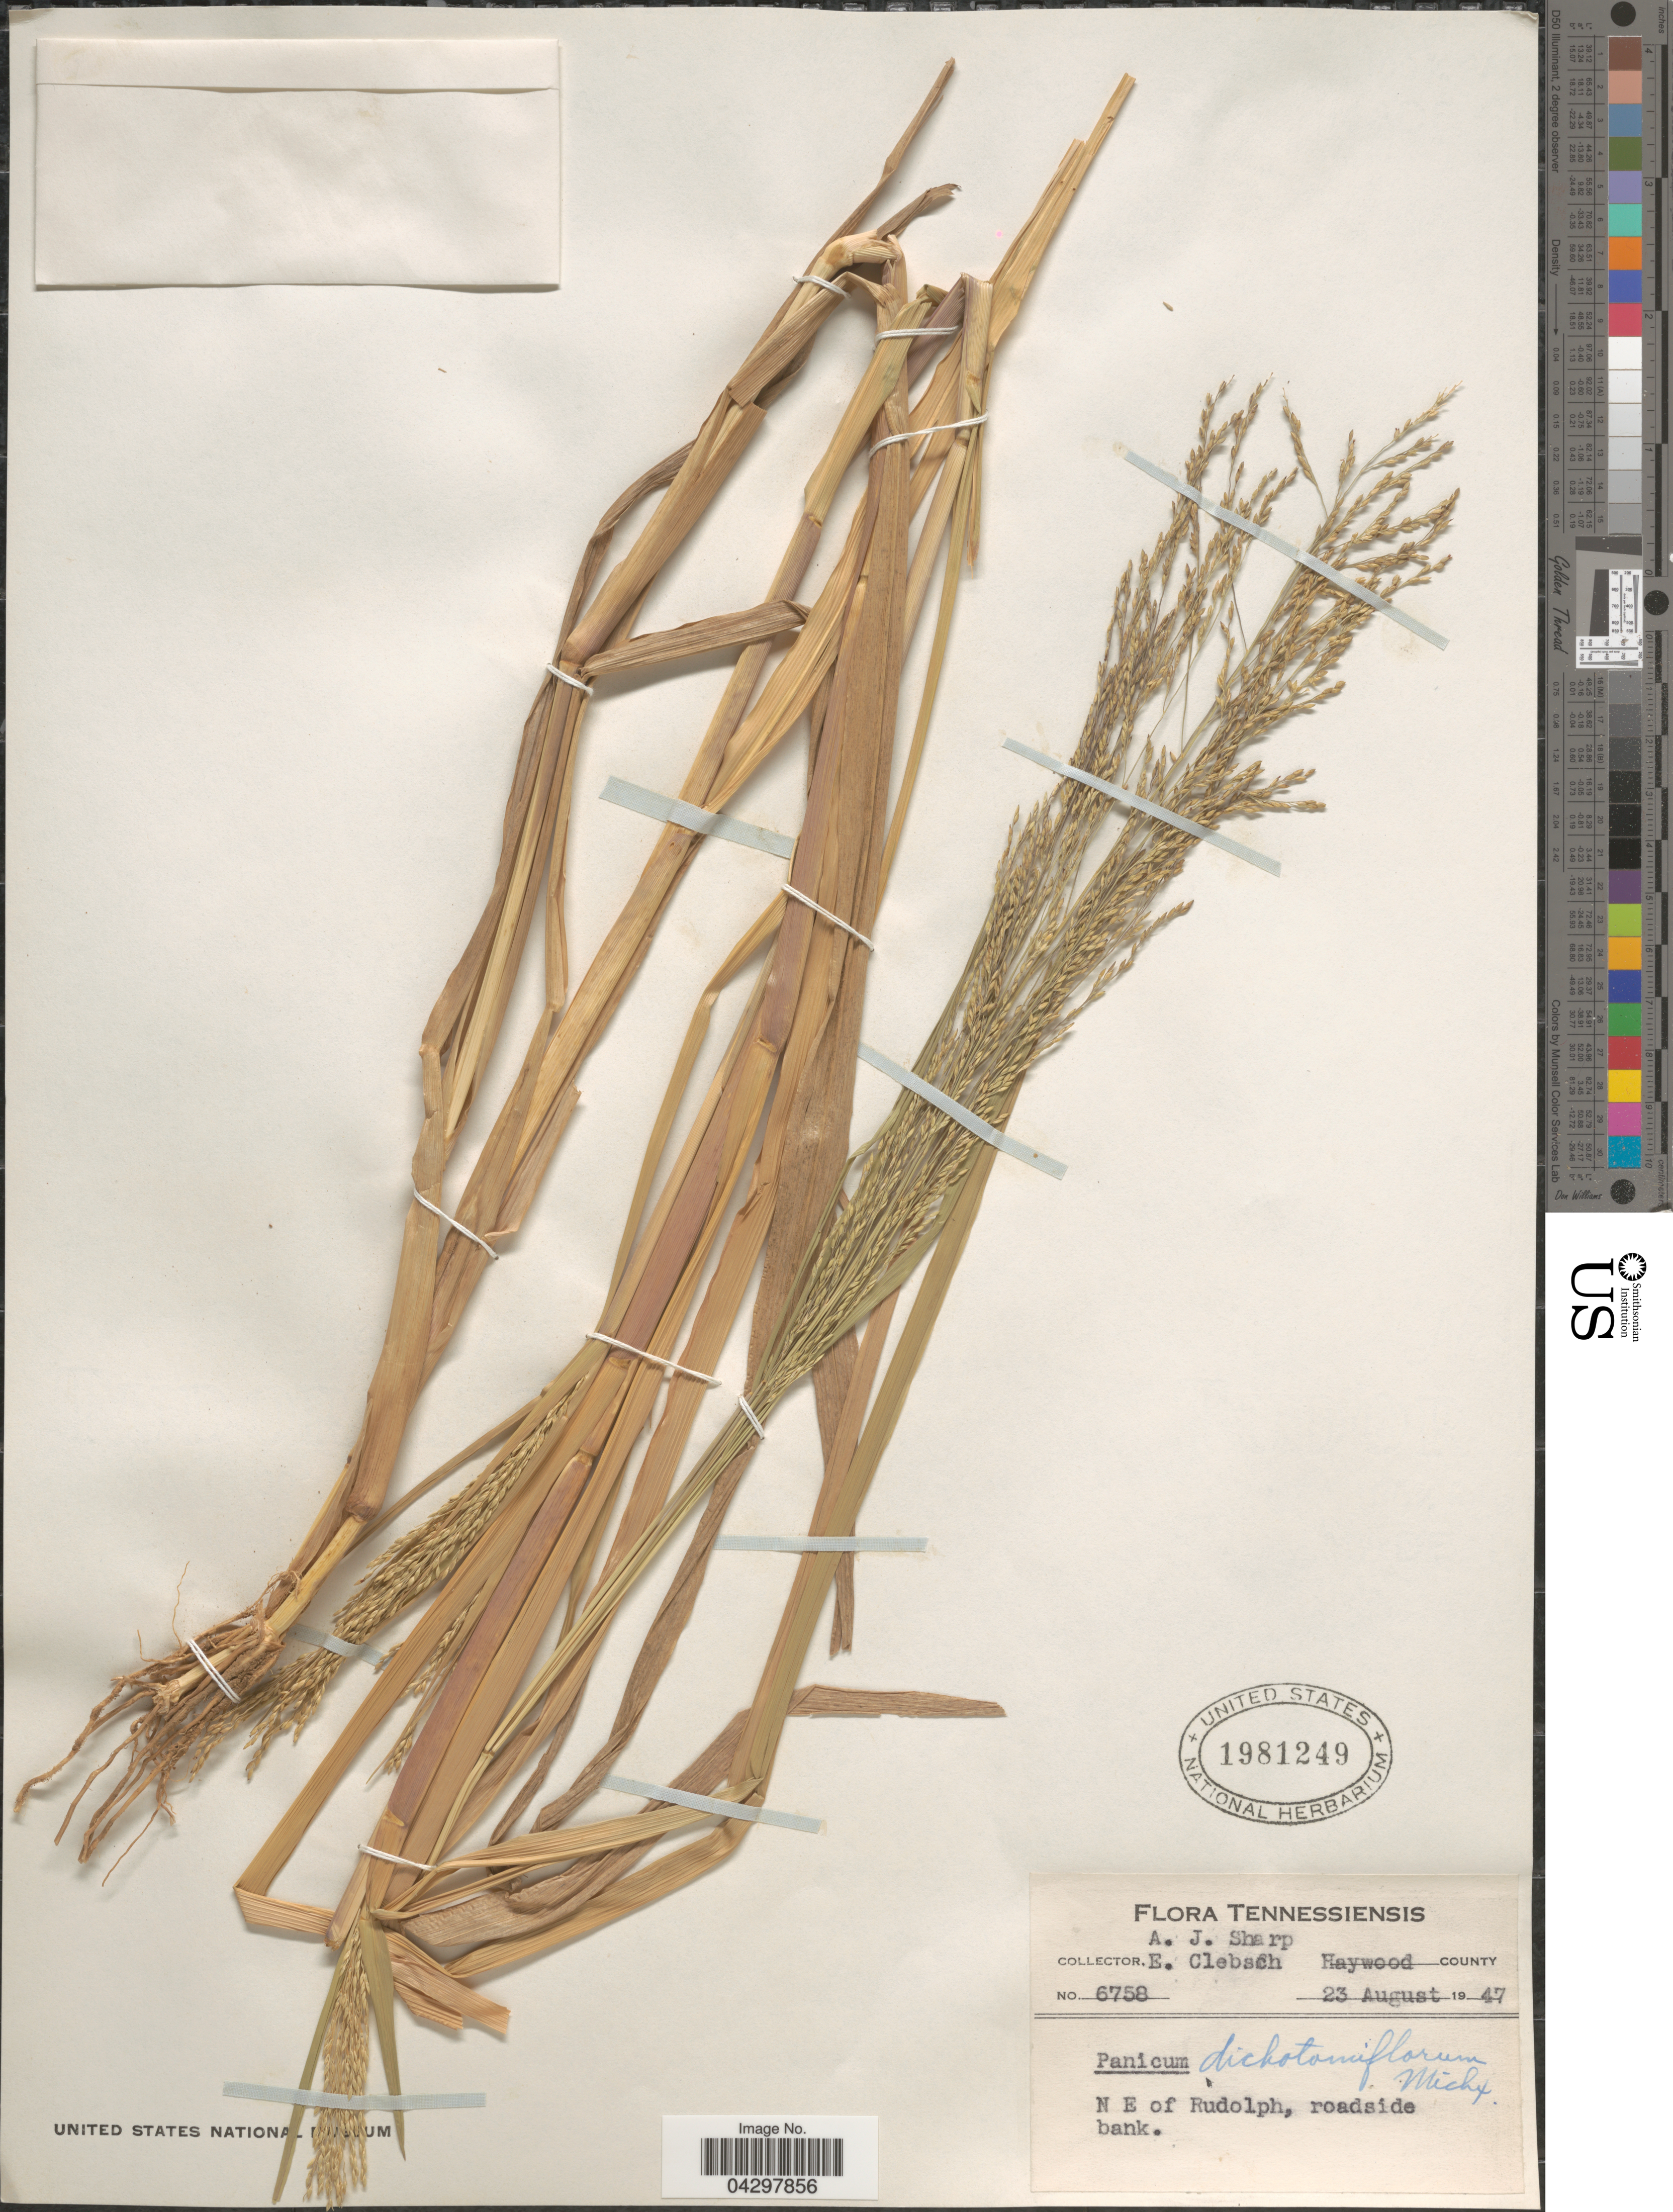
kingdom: Plantae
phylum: Tracheophyta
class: Liliopsida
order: Poales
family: Poaceae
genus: Panicum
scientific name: Panicum dichotomiflorum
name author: Michx.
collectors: A. J. Sharp & E. Clebsch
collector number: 6759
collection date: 1947-08-23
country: United States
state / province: Tennessee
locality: Haywood County. N E of Rudolph, roadside bank.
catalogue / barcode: US 1981249